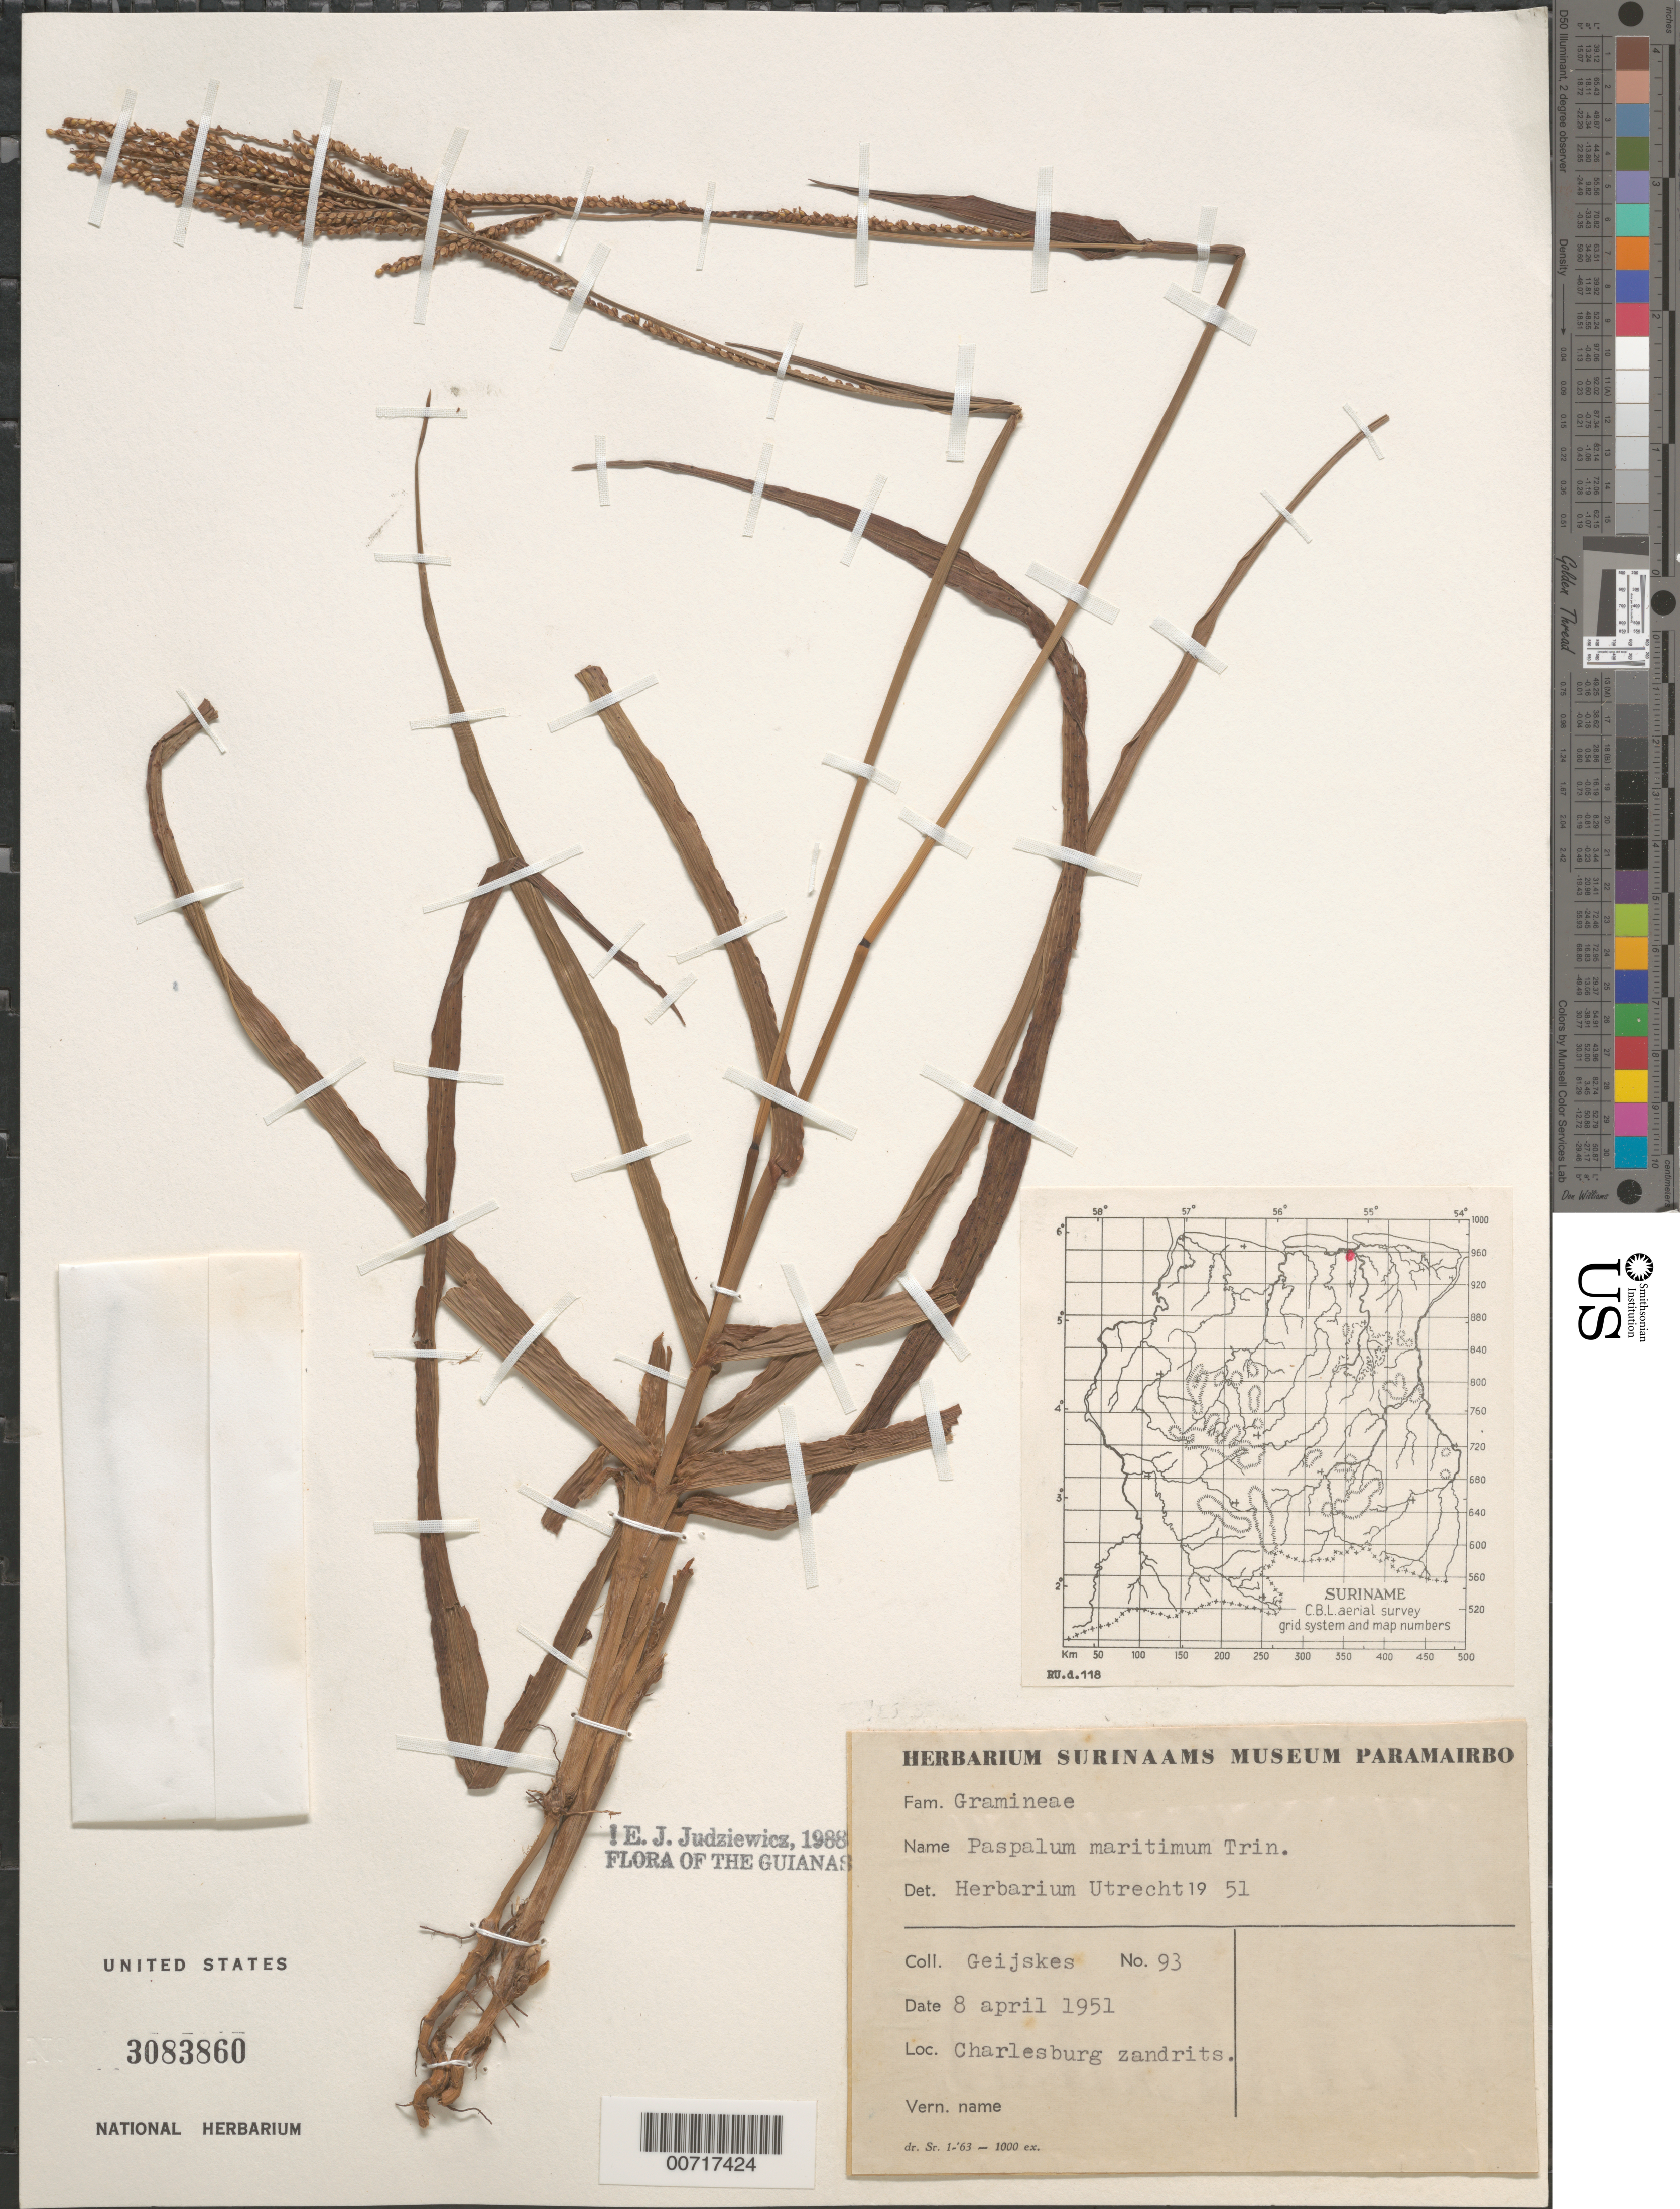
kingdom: Plantae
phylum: Tracheophyta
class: Liliopsida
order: Poales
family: Poaceae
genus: Paspalum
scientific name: Paspalum maritimum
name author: Trin.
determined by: Judziewicz, E. J.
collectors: D. Geijskes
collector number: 93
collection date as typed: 8-Apr-51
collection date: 1951-04-08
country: Suriname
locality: Charlesburg zandrits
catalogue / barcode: US 3083860